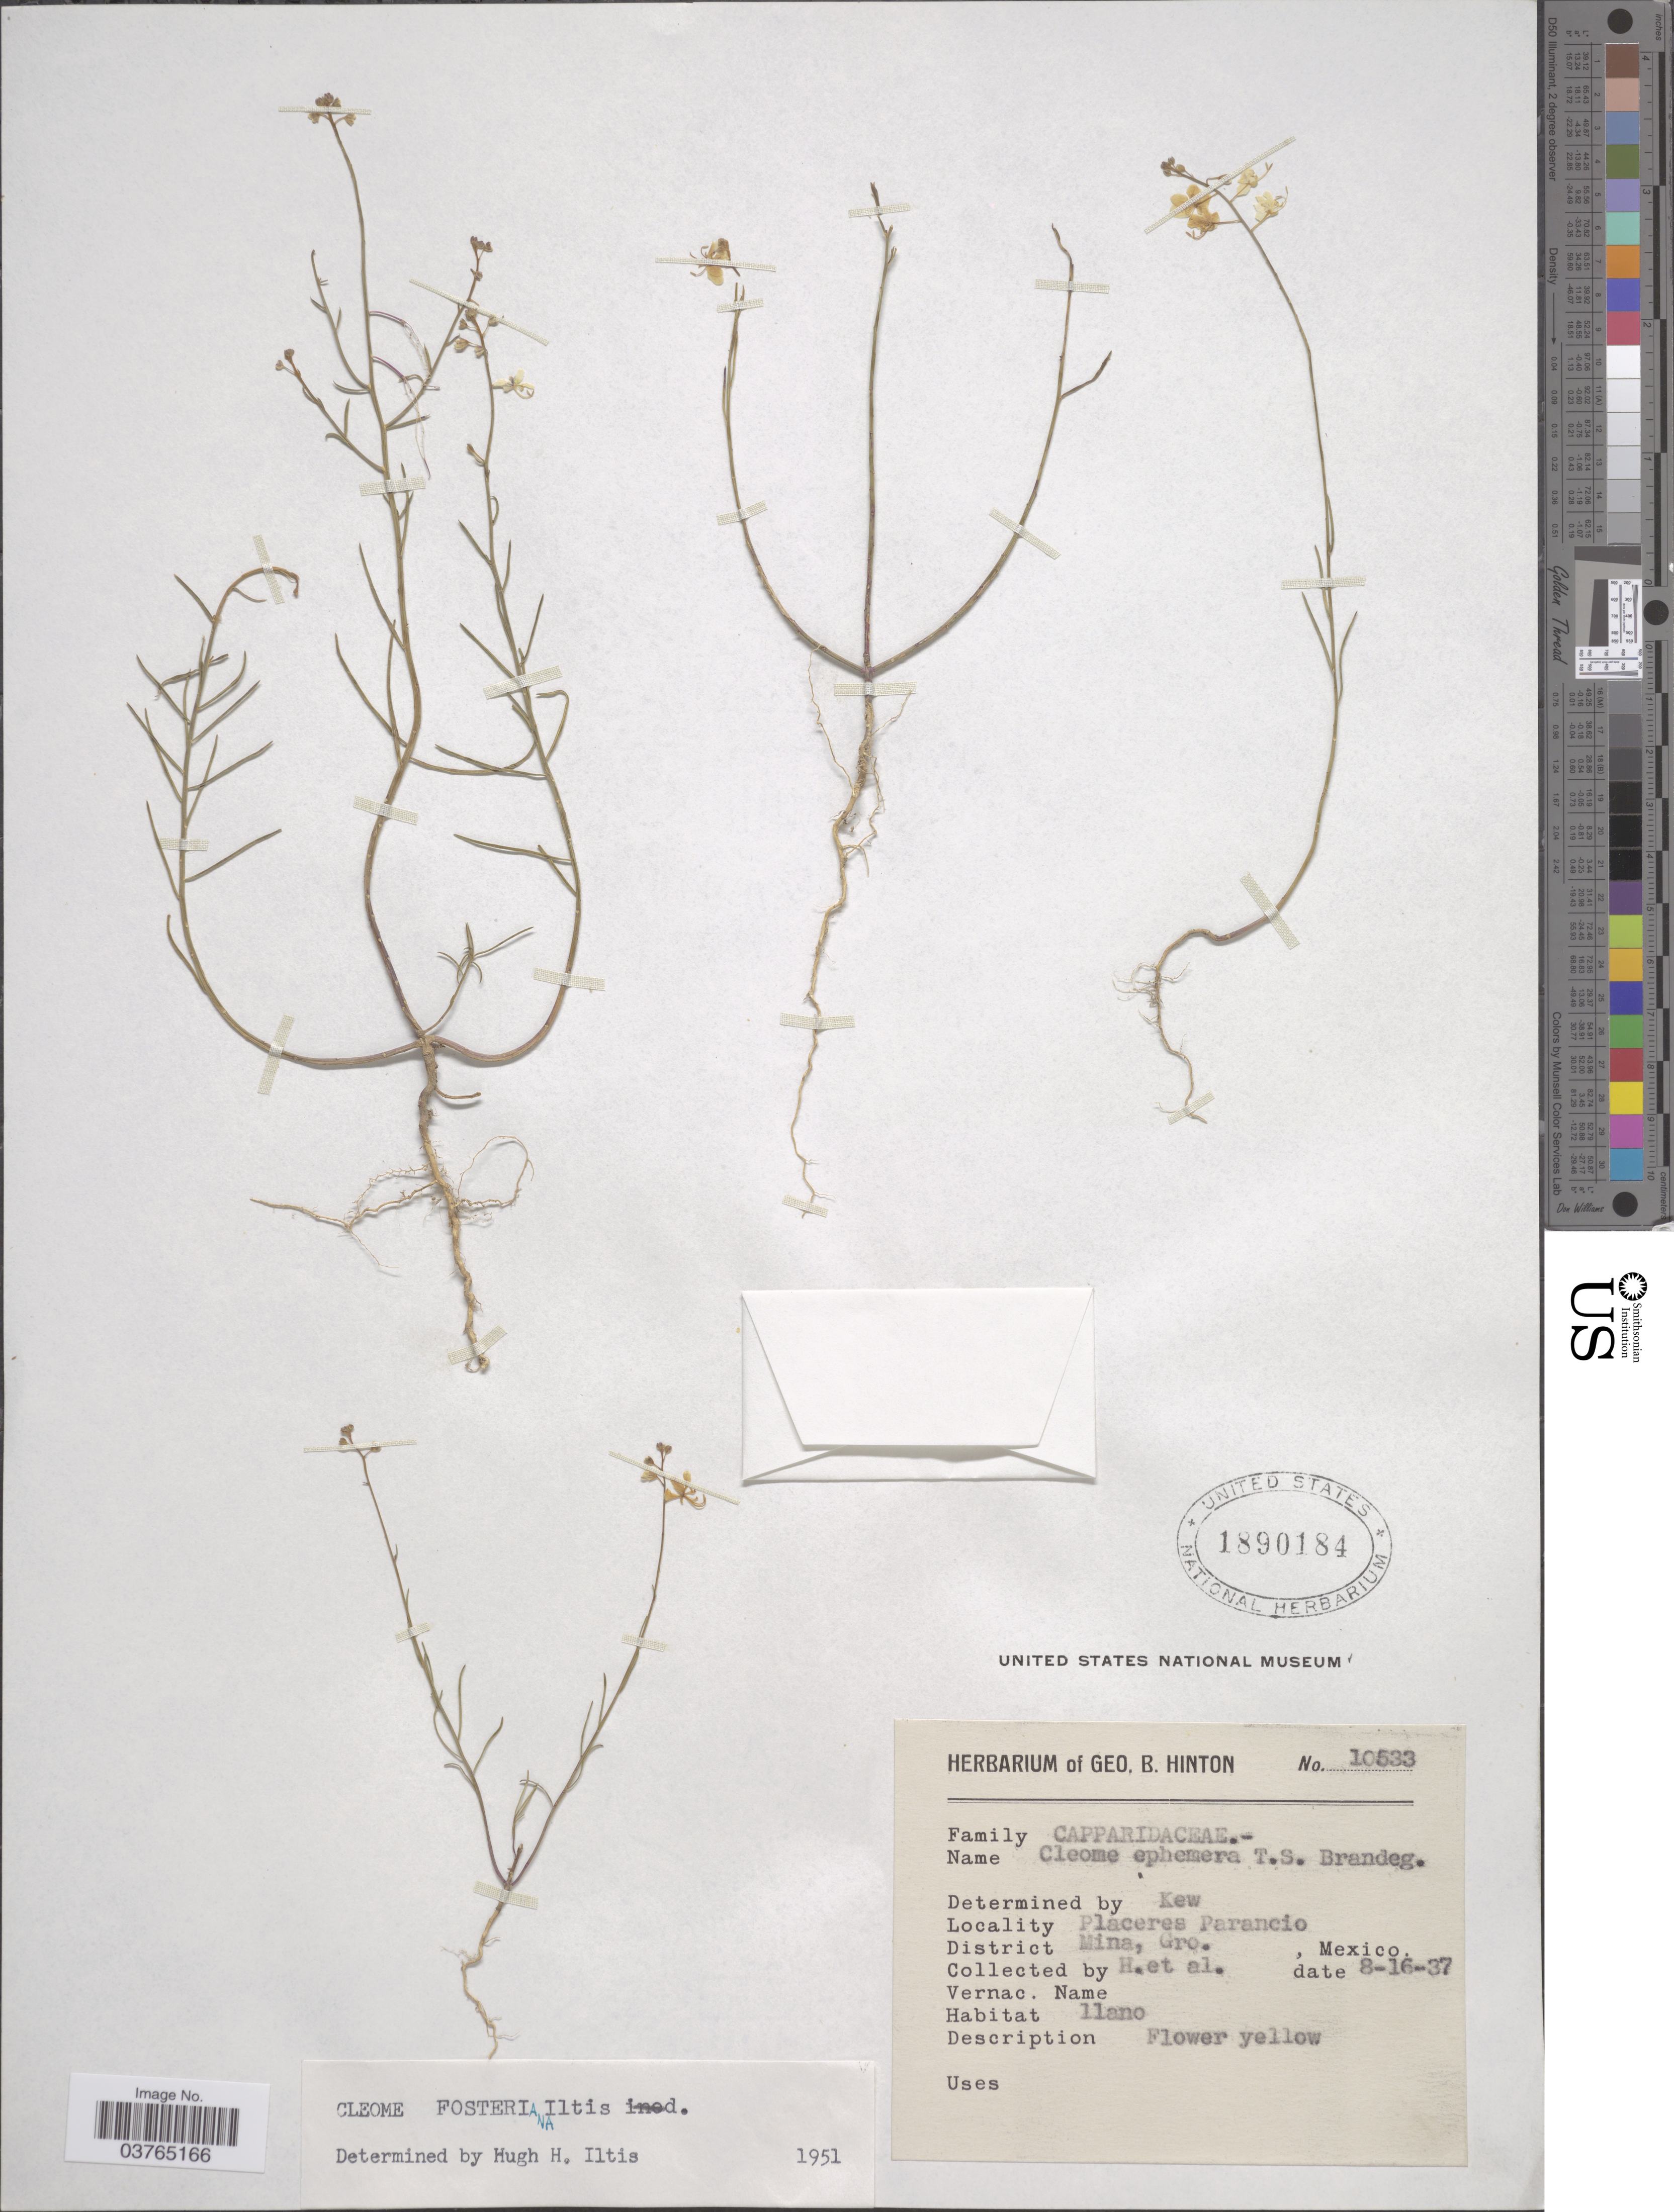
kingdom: Plantae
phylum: Tracheophyta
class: Magnoliopsida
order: Brassicales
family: Cleomaceae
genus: Physostemon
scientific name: Physostemon aureus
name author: R.C. Foster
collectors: G. B. Hinton & et al.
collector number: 10533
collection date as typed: Transcribed d/m/y: 16/8/37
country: Mexico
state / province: Guerrero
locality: Placeres Parancio. District Mina.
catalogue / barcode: US 1890184